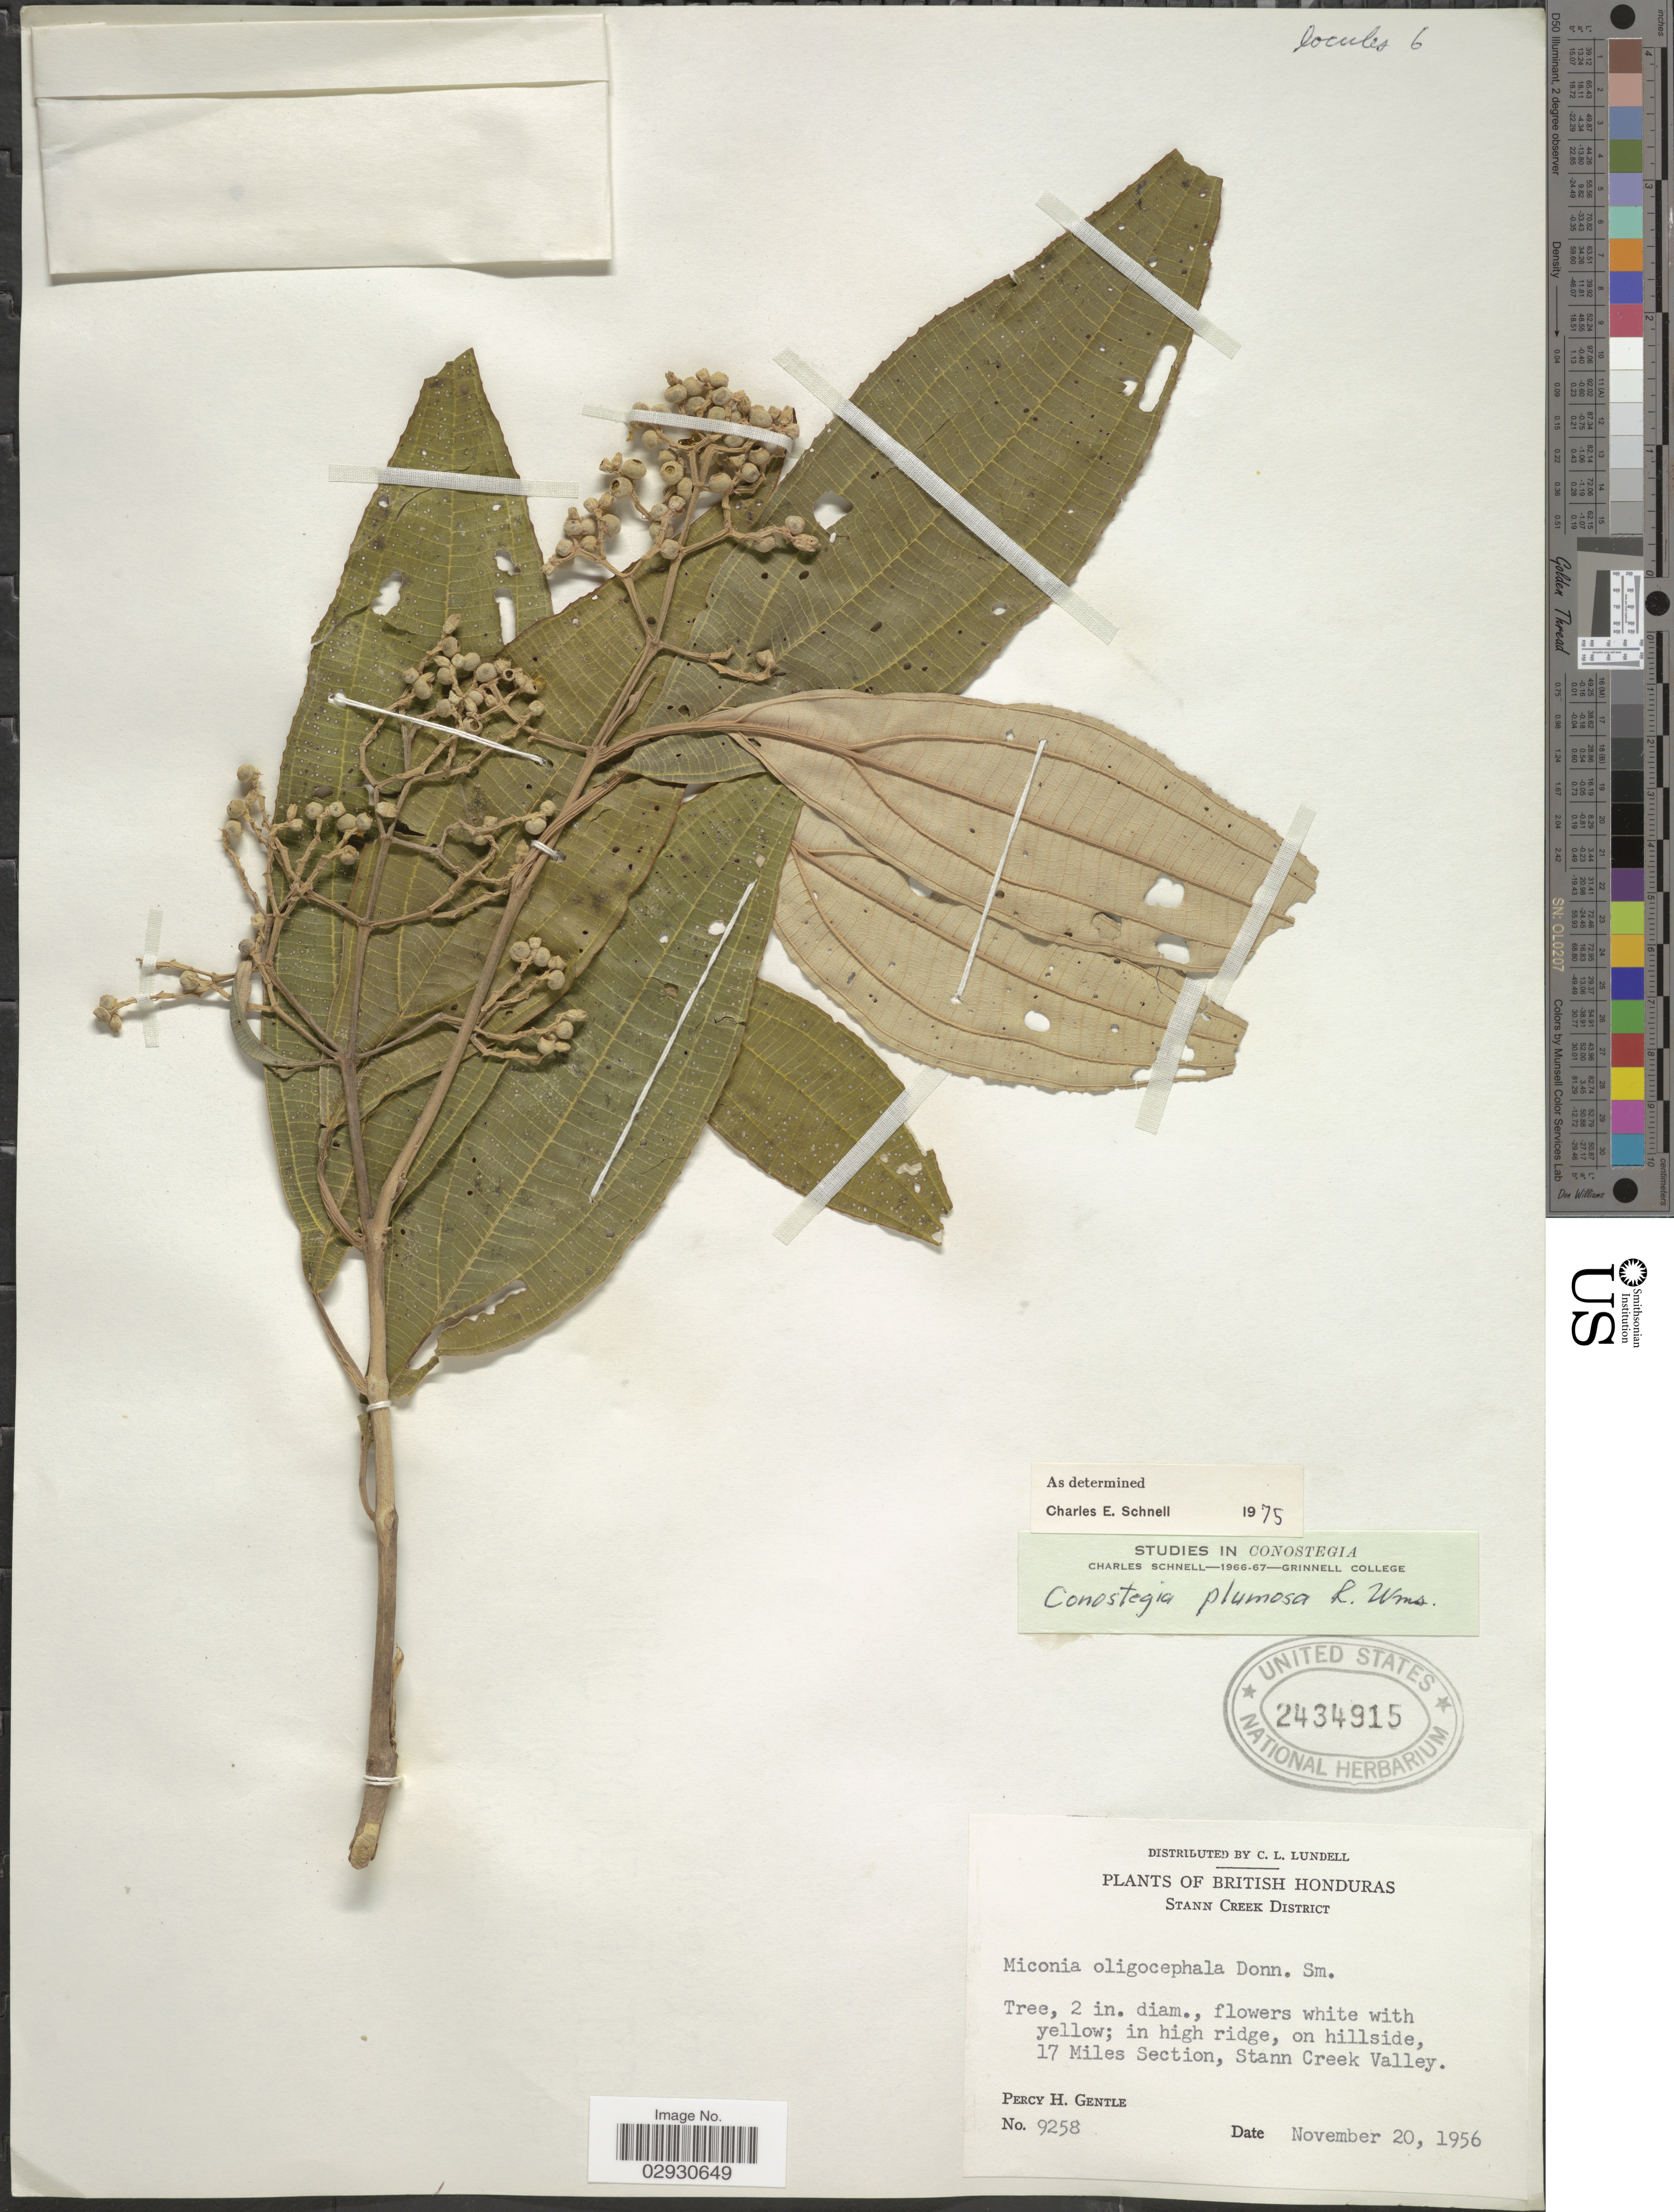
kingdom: Plantae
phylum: Tracheophyta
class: Magnoliopsida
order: Myrtales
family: Melastomataceae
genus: Conostegia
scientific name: Conostegia plumosa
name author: L.O. Williams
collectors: P. H. Gentle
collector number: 9258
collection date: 1956-11-20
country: Belize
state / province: Stann Creek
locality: British Honduras, Stann Creek District, on hillside 17 Miles Section, Stann Creek Valley.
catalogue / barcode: US 2434915